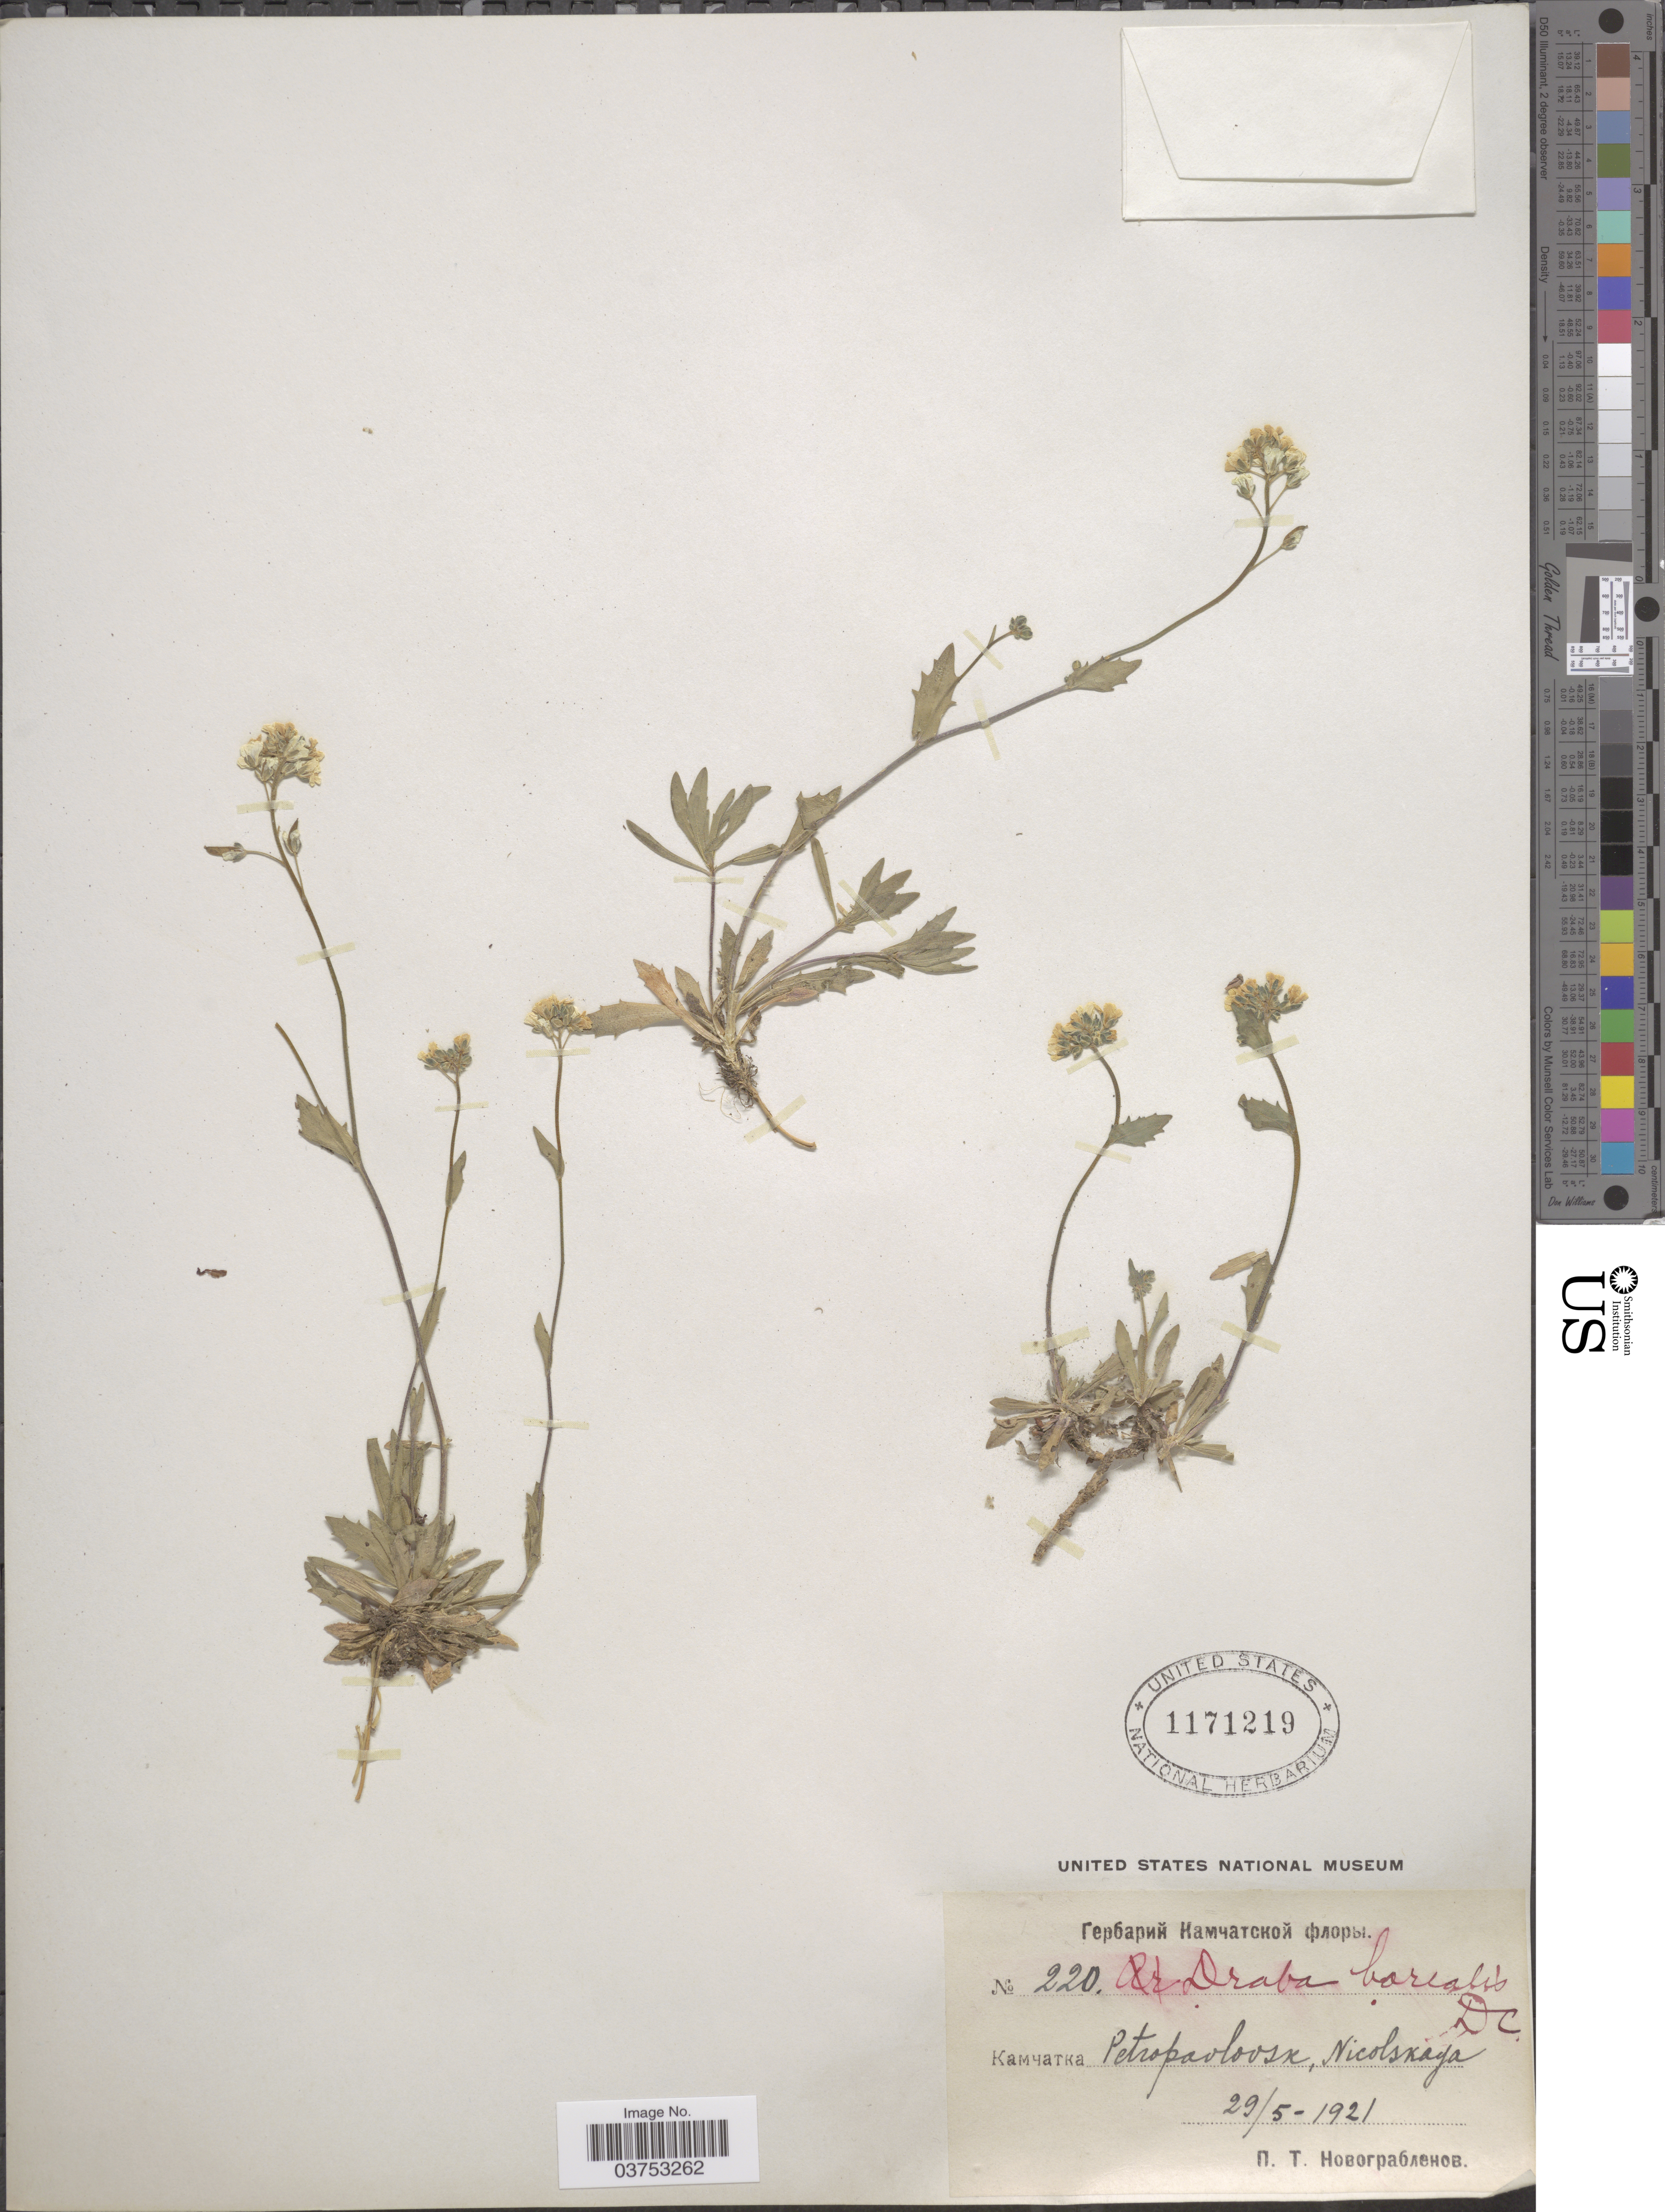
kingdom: Plantae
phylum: Tracheophyta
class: Magnoliopsida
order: Brassicales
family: Brassicaceae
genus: Draba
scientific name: Draba borealis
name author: DC.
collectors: P. Novograblenov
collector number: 220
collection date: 1921-05-29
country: Russian Federation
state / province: Kamchatka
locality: Petropavlovsk, Nicolskaya.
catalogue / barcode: US 1171219